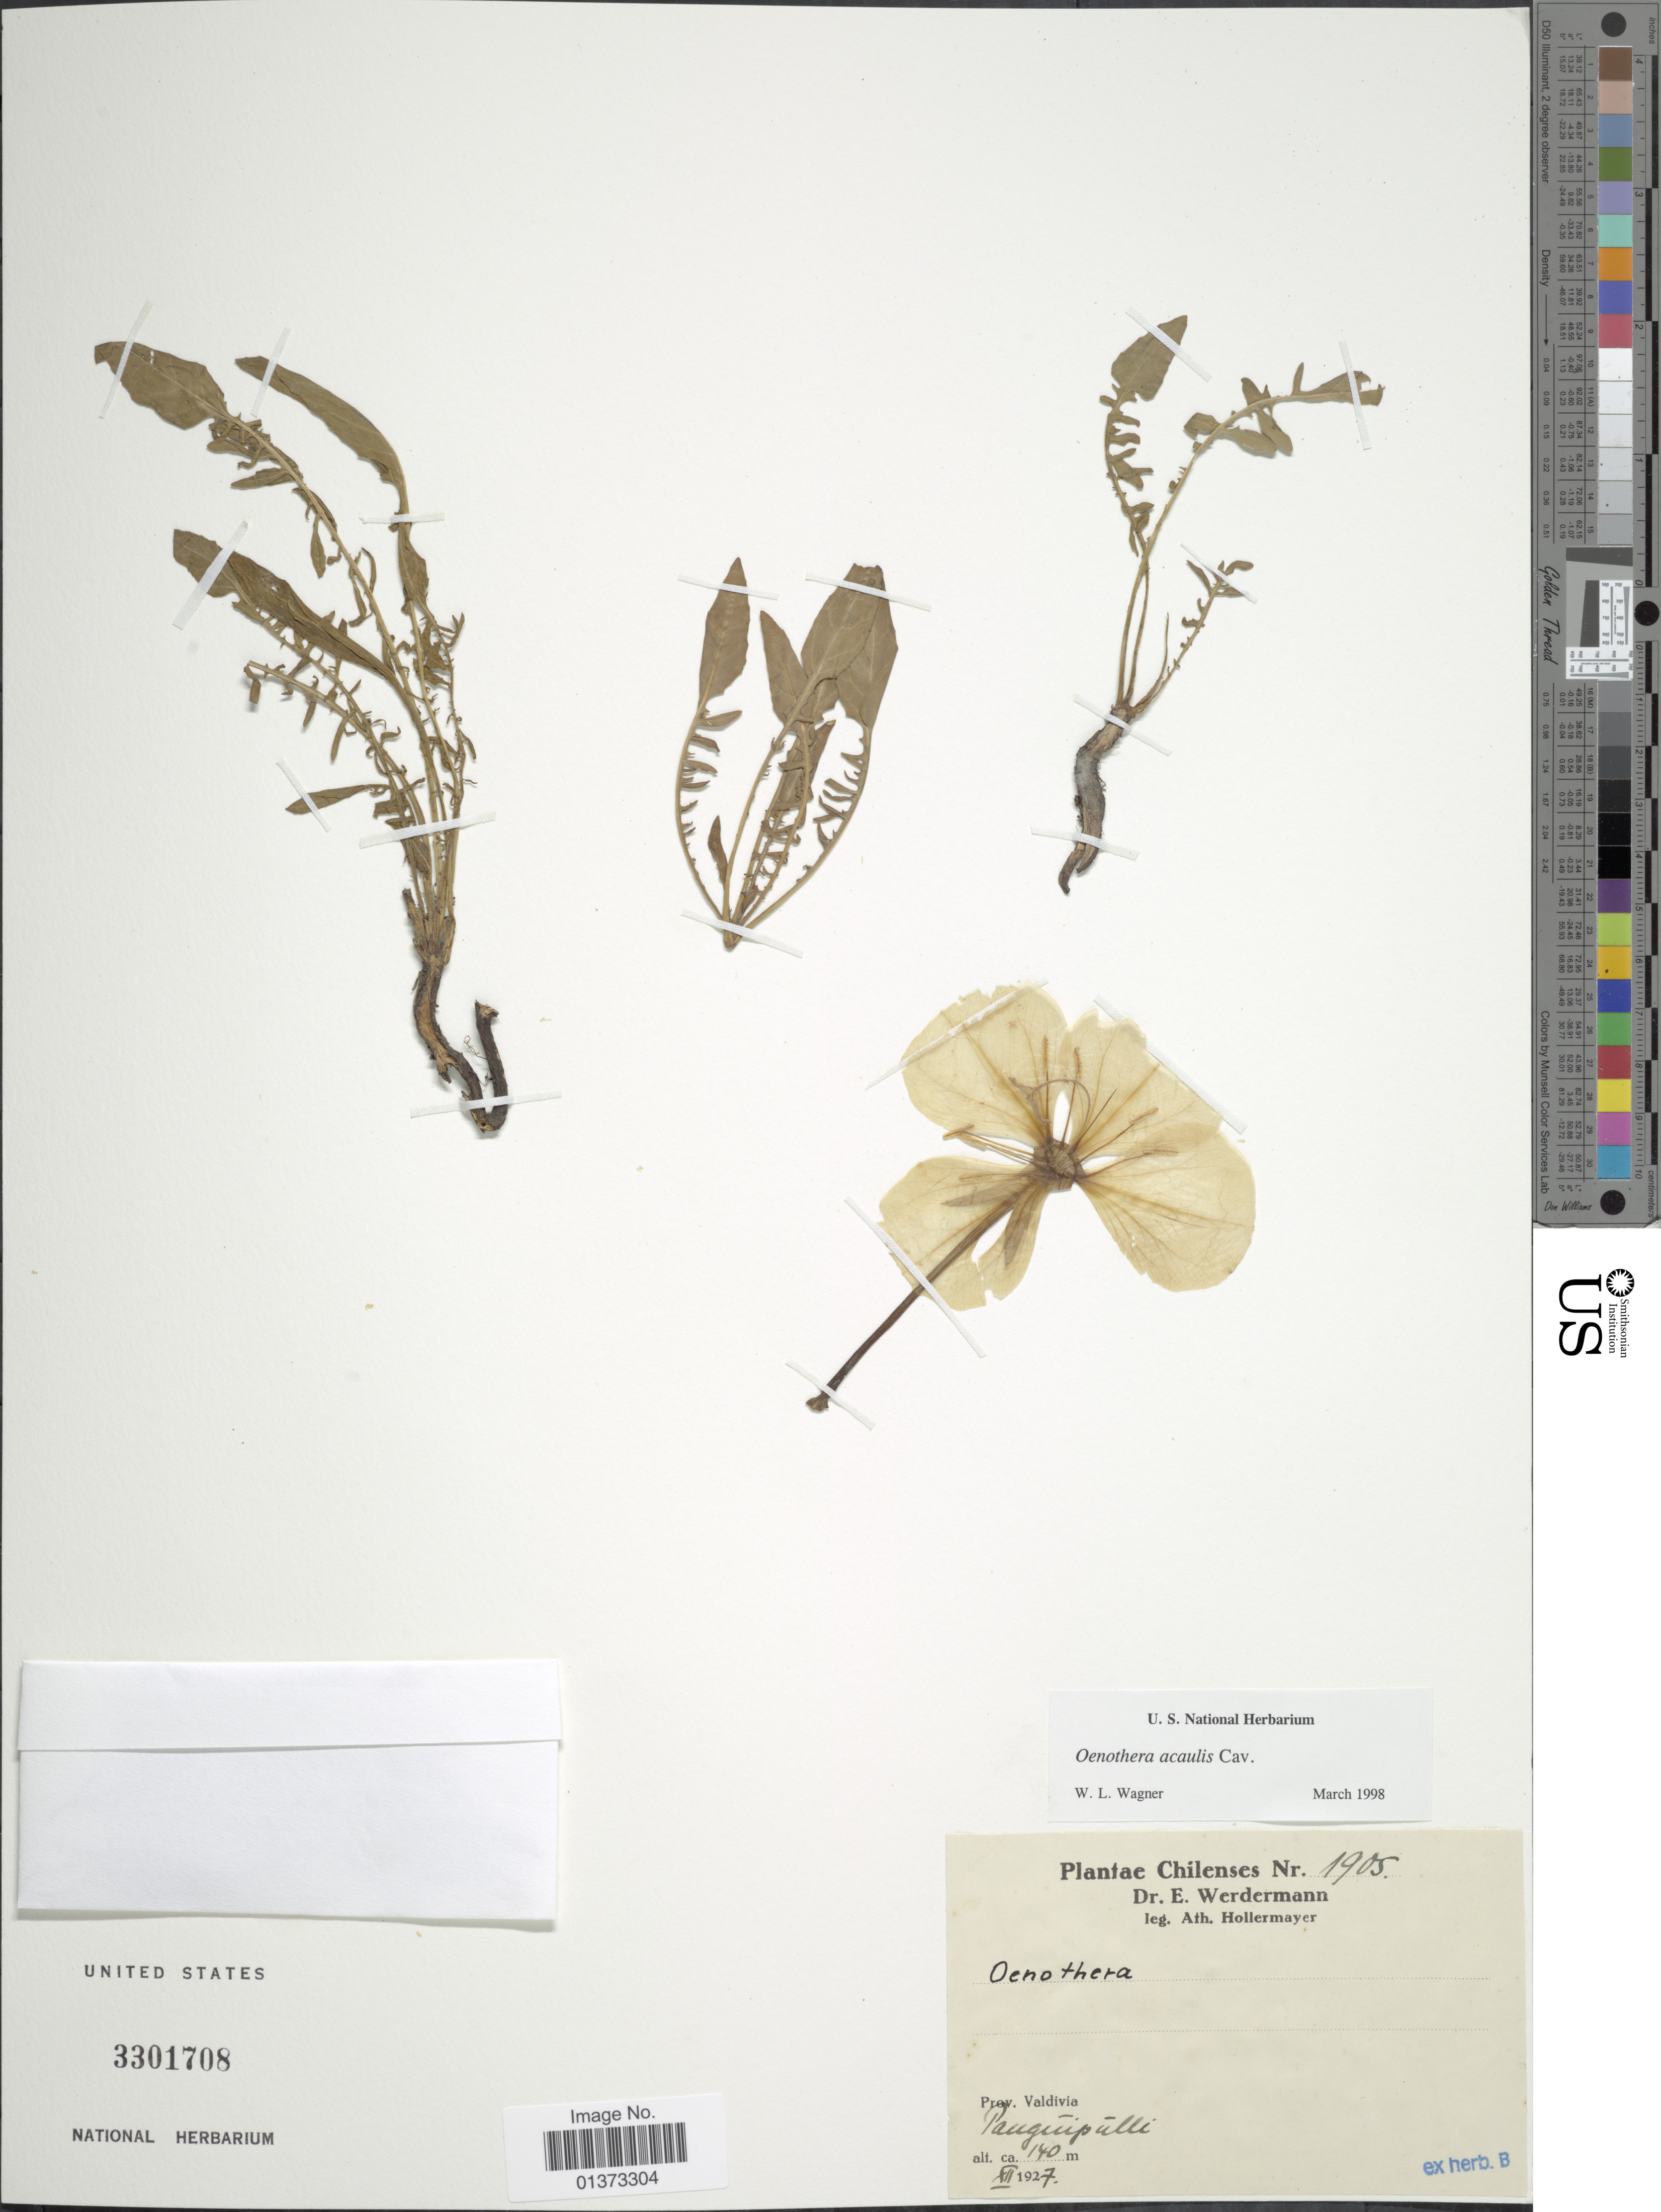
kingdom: Plantae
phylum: Tracheophyta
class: Magnoliopsida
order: Myrtales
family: Onagraceae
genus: Oenothera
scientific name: Oenothera acaulis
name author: Cav.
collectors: A. Hollermayer & E. Werdermann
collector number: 1905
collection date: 1927-07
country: Chile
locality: Prov. Valdivia, Panguipulli.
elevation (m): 140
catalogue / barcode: US 3301708